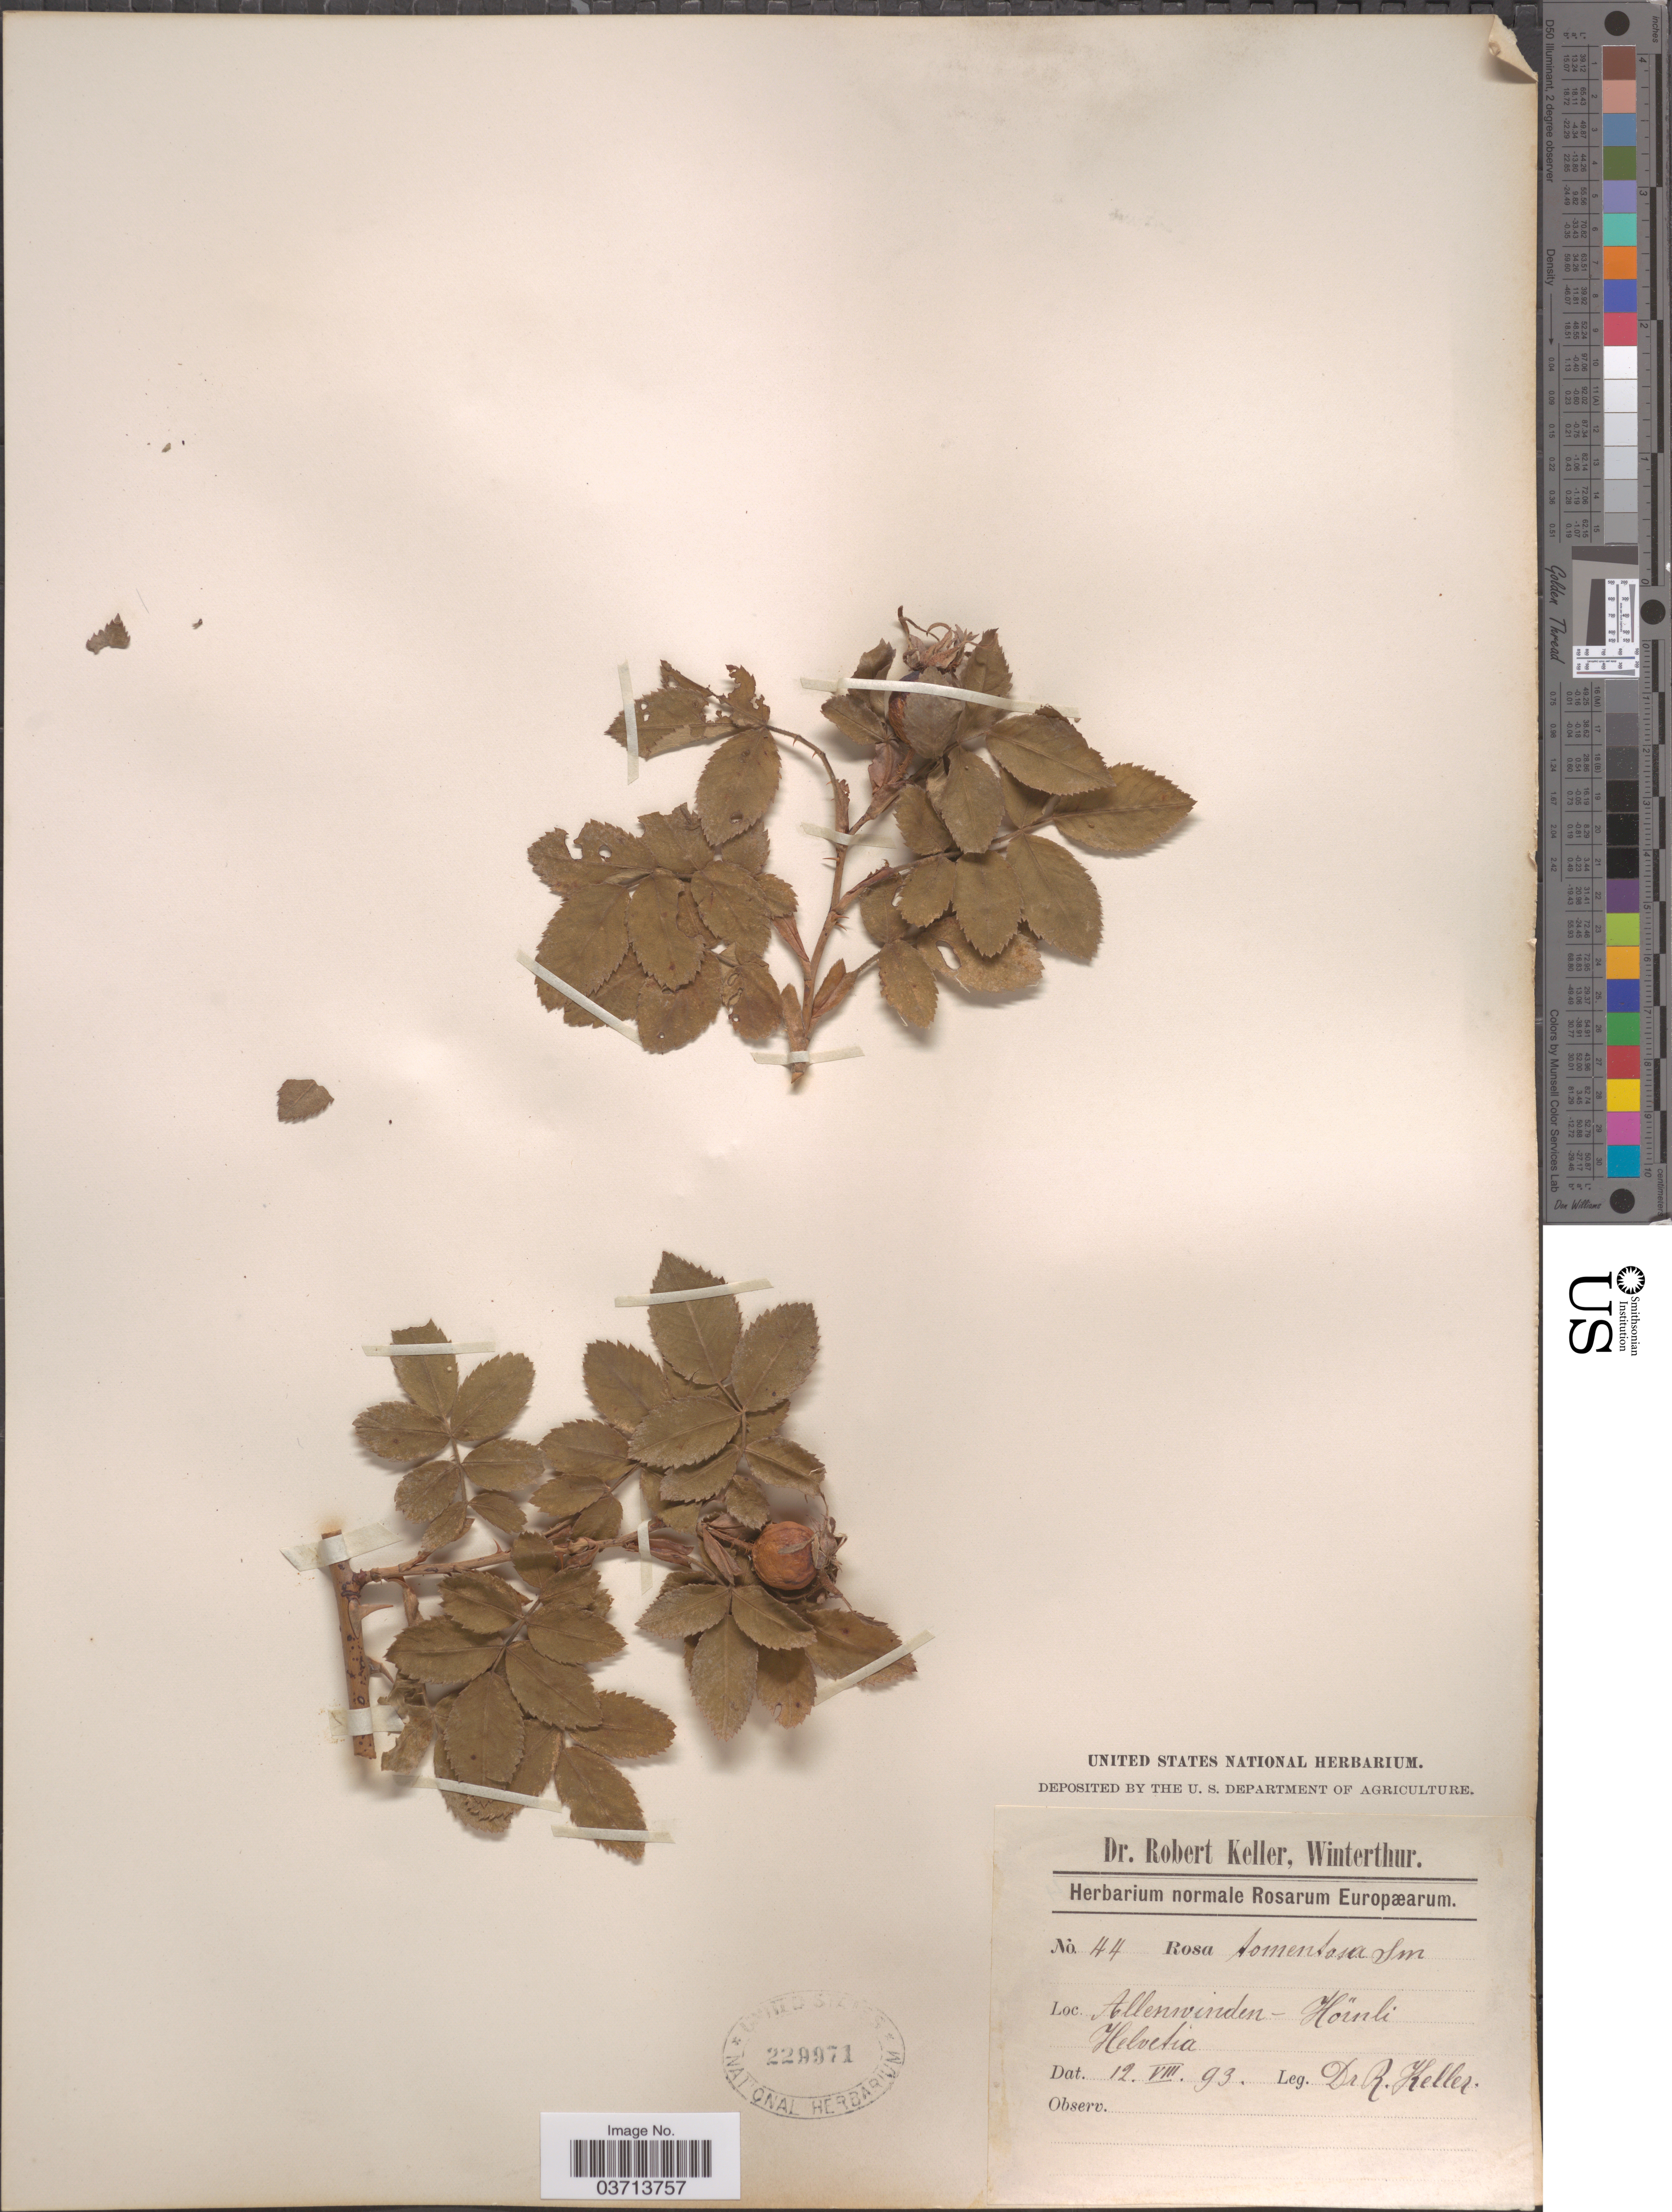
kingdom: Plantae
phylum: Tracheophyta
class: Magnoliopsida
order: Rosales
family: Rosaceae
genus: Rosa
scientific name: Rosa tomentosa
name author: Sm.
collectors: R. Keller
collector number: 44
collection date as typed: Transcribed d/m/y: 12/8/93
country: Switzerland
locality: Allenwinden - Höinli. Helvetia.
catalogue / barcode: US 229971